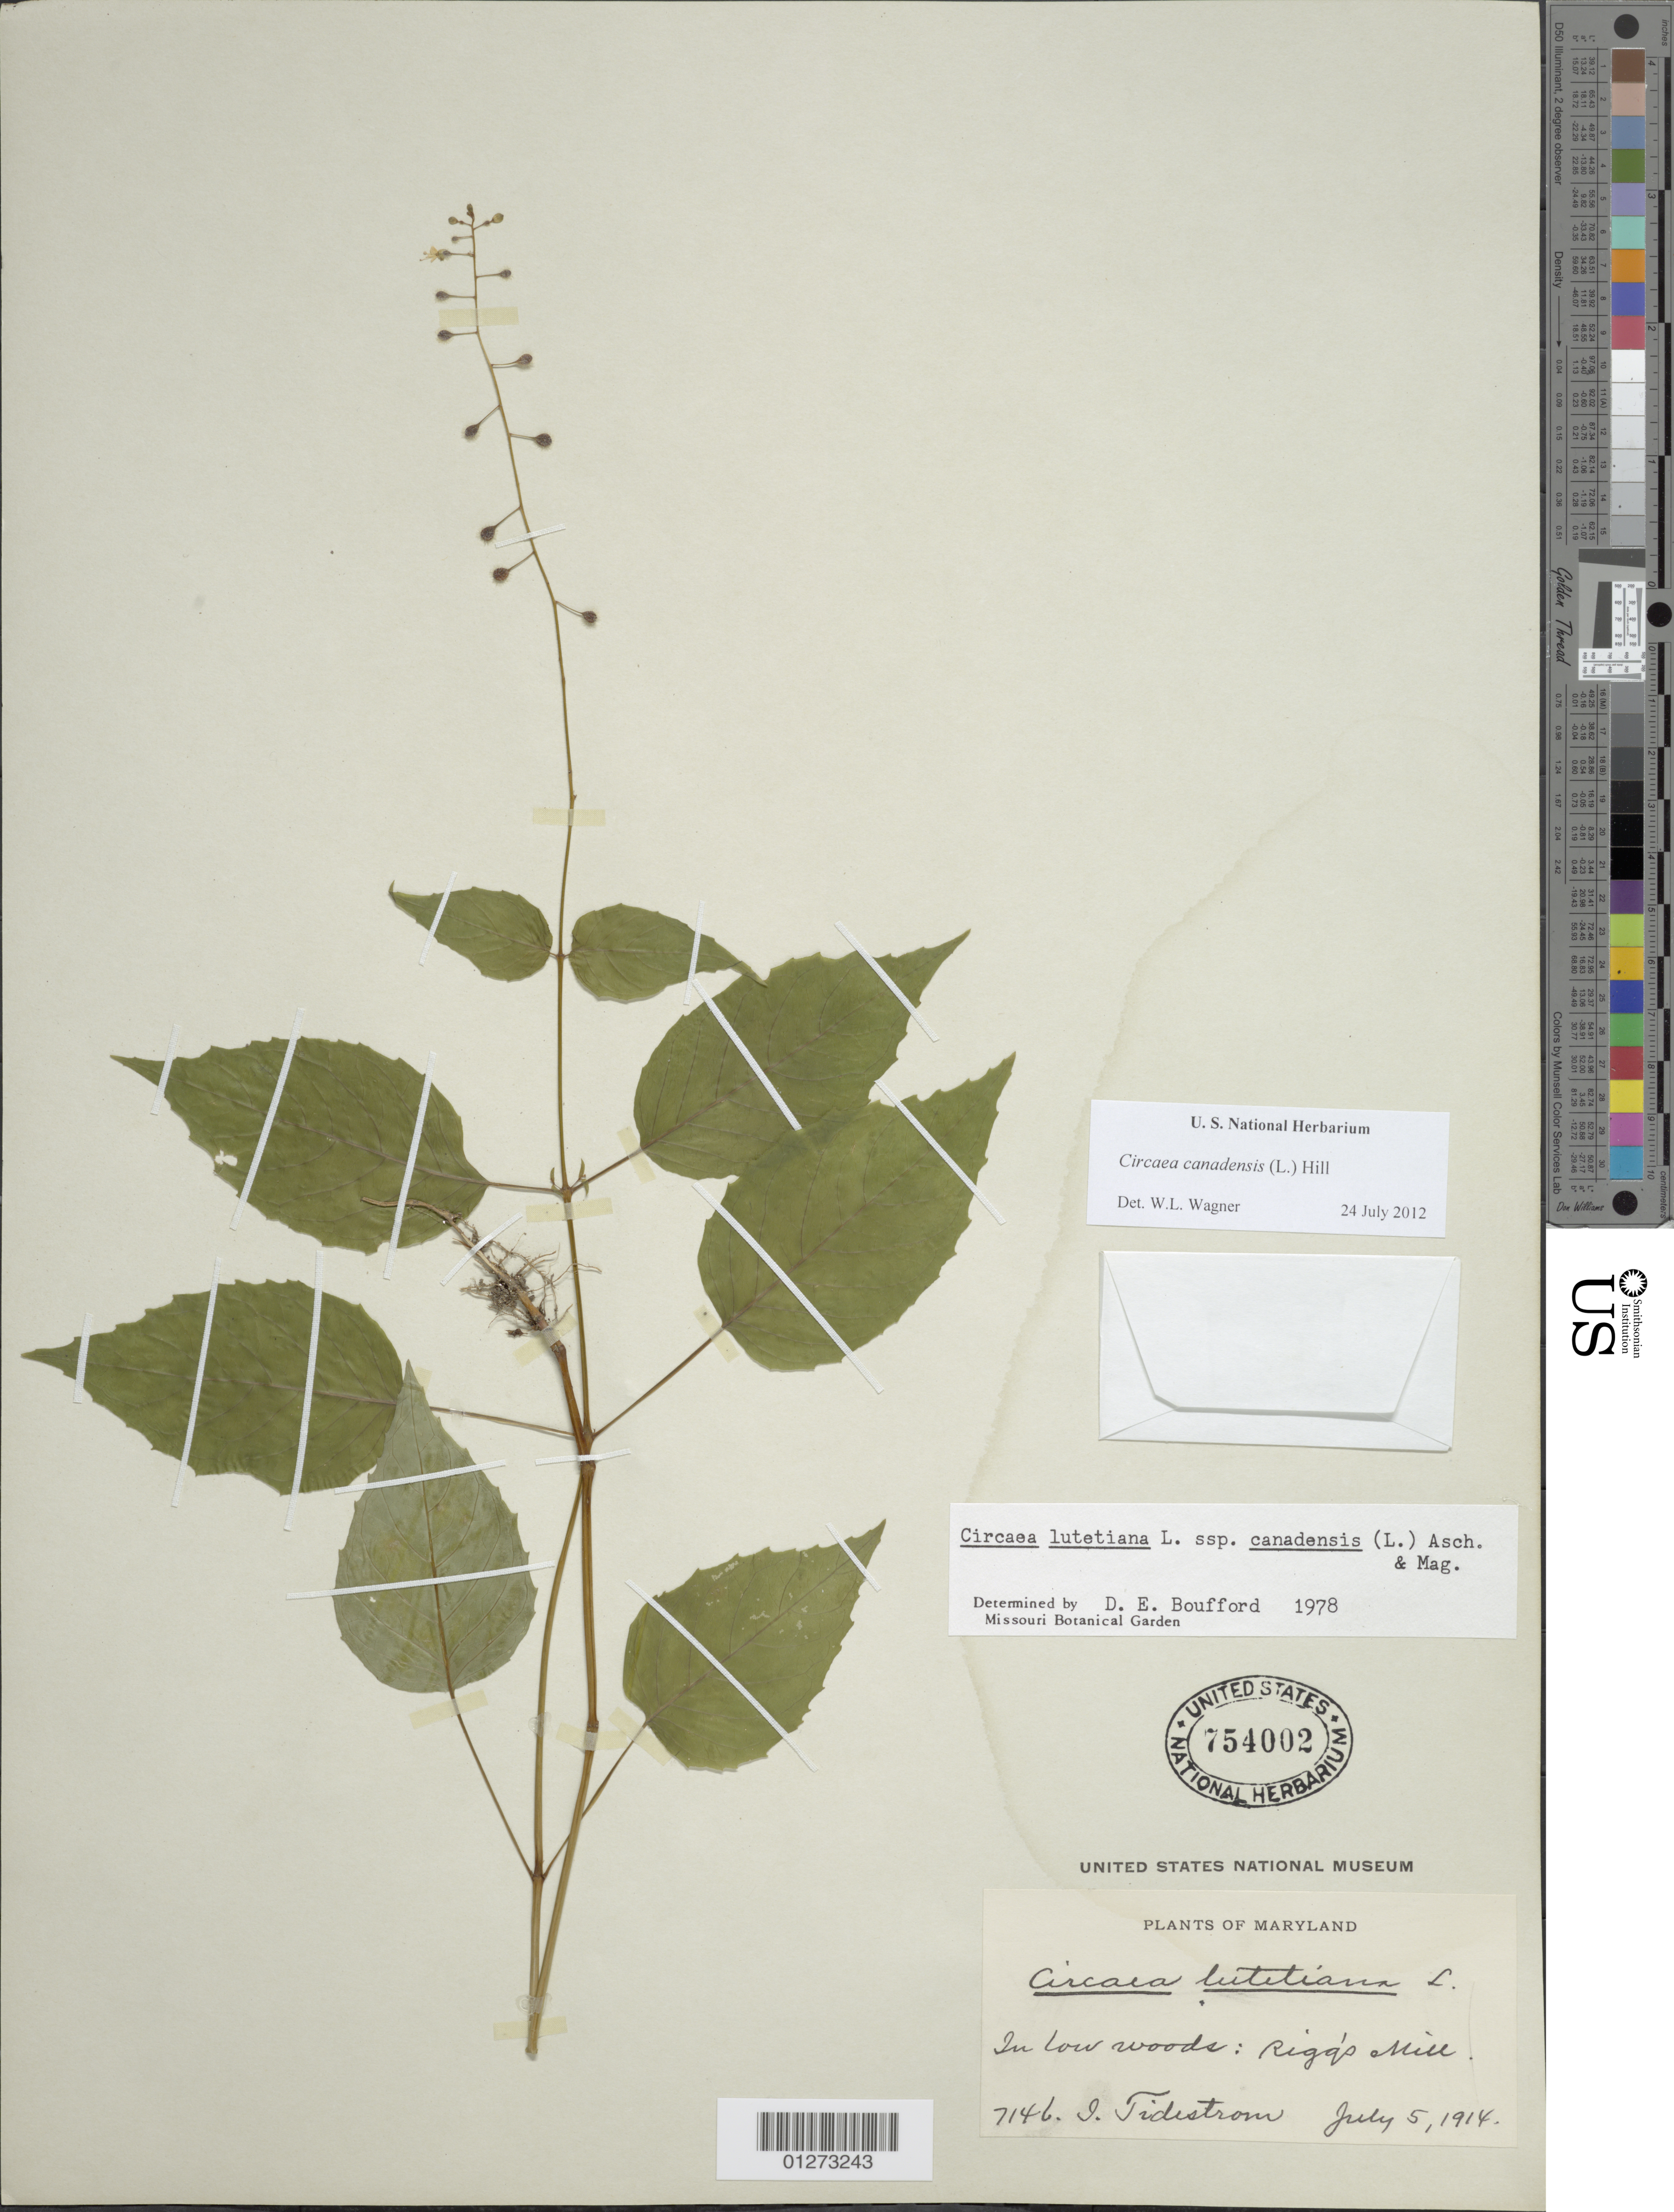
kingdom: Plantae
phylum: Tracheophyta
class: Magnoliopsida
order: Myrtales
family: Onagraceae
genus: Circaea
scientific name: Circaea canadensis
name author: (L.) Hill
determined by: Wagner, W. L., (BOT), Smithsonian Institution - National Museum of Natural History (UNITED STATES)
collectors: I. F. Tidestrom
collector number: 7146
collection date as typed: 05 Jul 1914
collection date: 1914-07-05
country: United States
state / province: Maryland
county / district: Prince George's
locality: Riggs Mill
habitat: Low woods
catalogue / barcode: US 754002